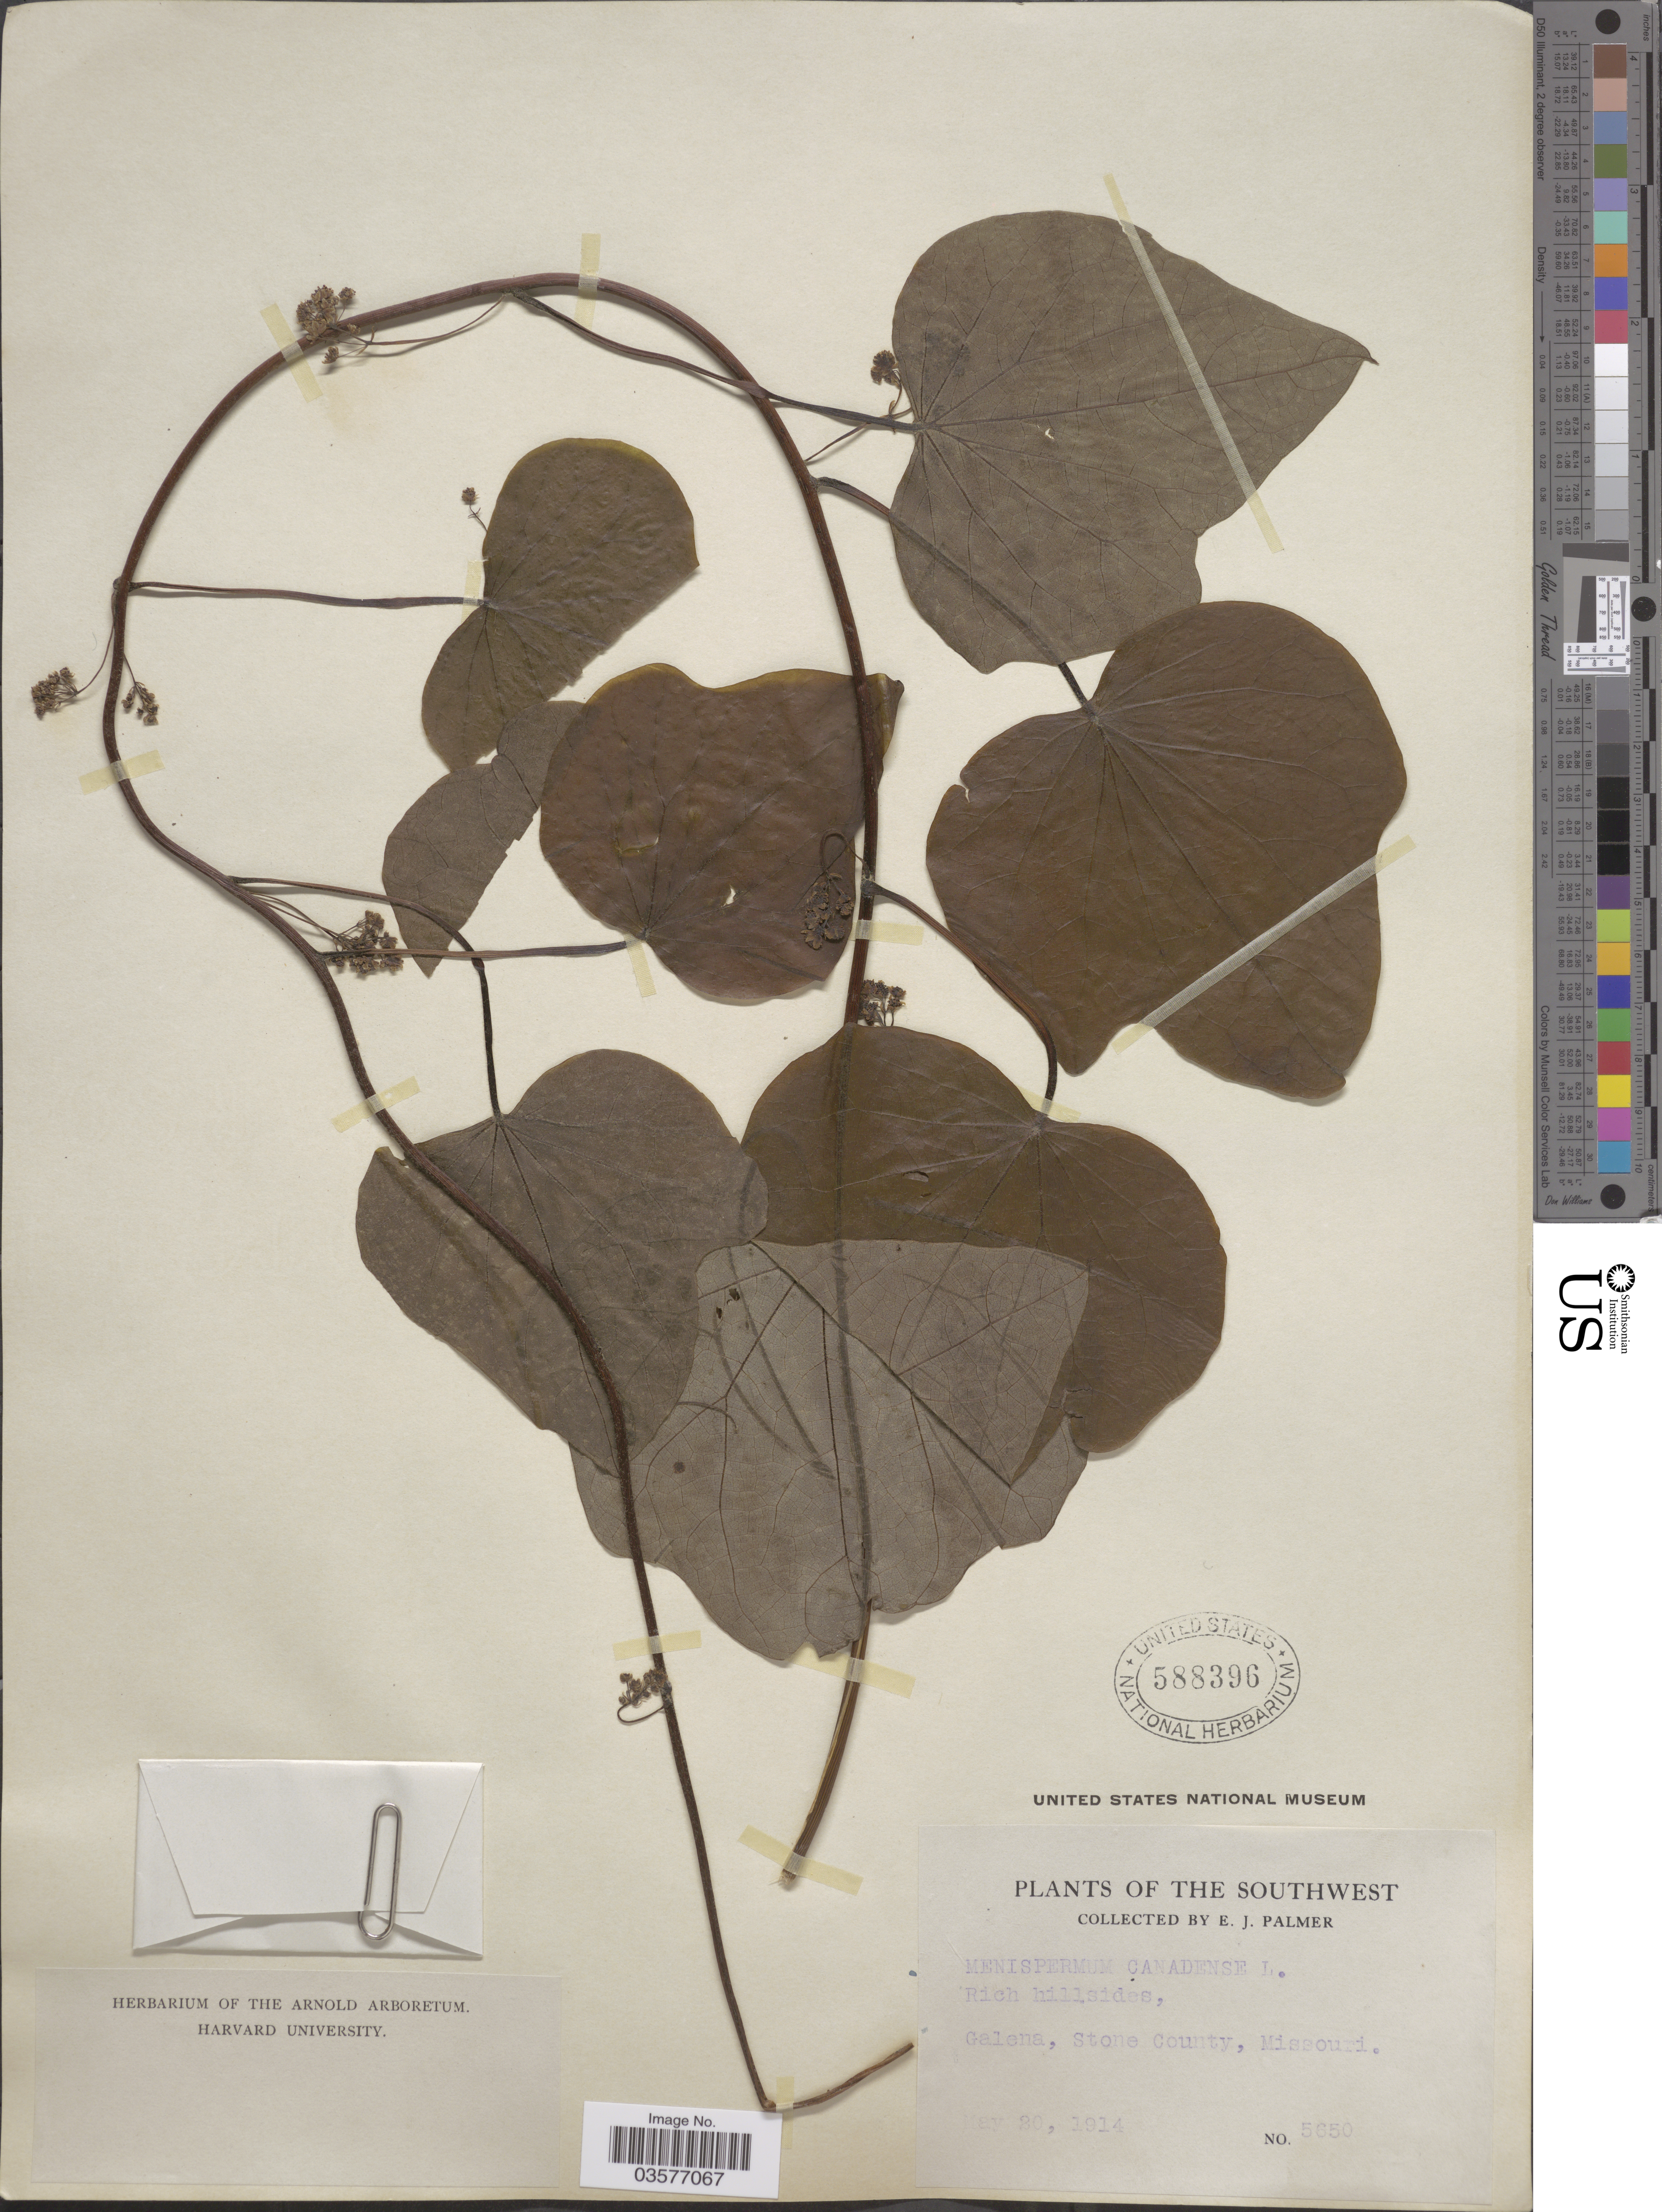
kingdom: Plantae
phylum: Tracheophyta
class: Magnoliopsida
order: Ranunculales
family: Menispermaceae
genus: Menispermum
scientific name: Menispermum canadense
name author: L.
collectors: E. J. Palmer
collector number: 5650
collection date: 1914-05-30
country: United States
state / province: Missouri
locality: The Southeast. Galena, Stone County.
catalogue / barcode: US 588396